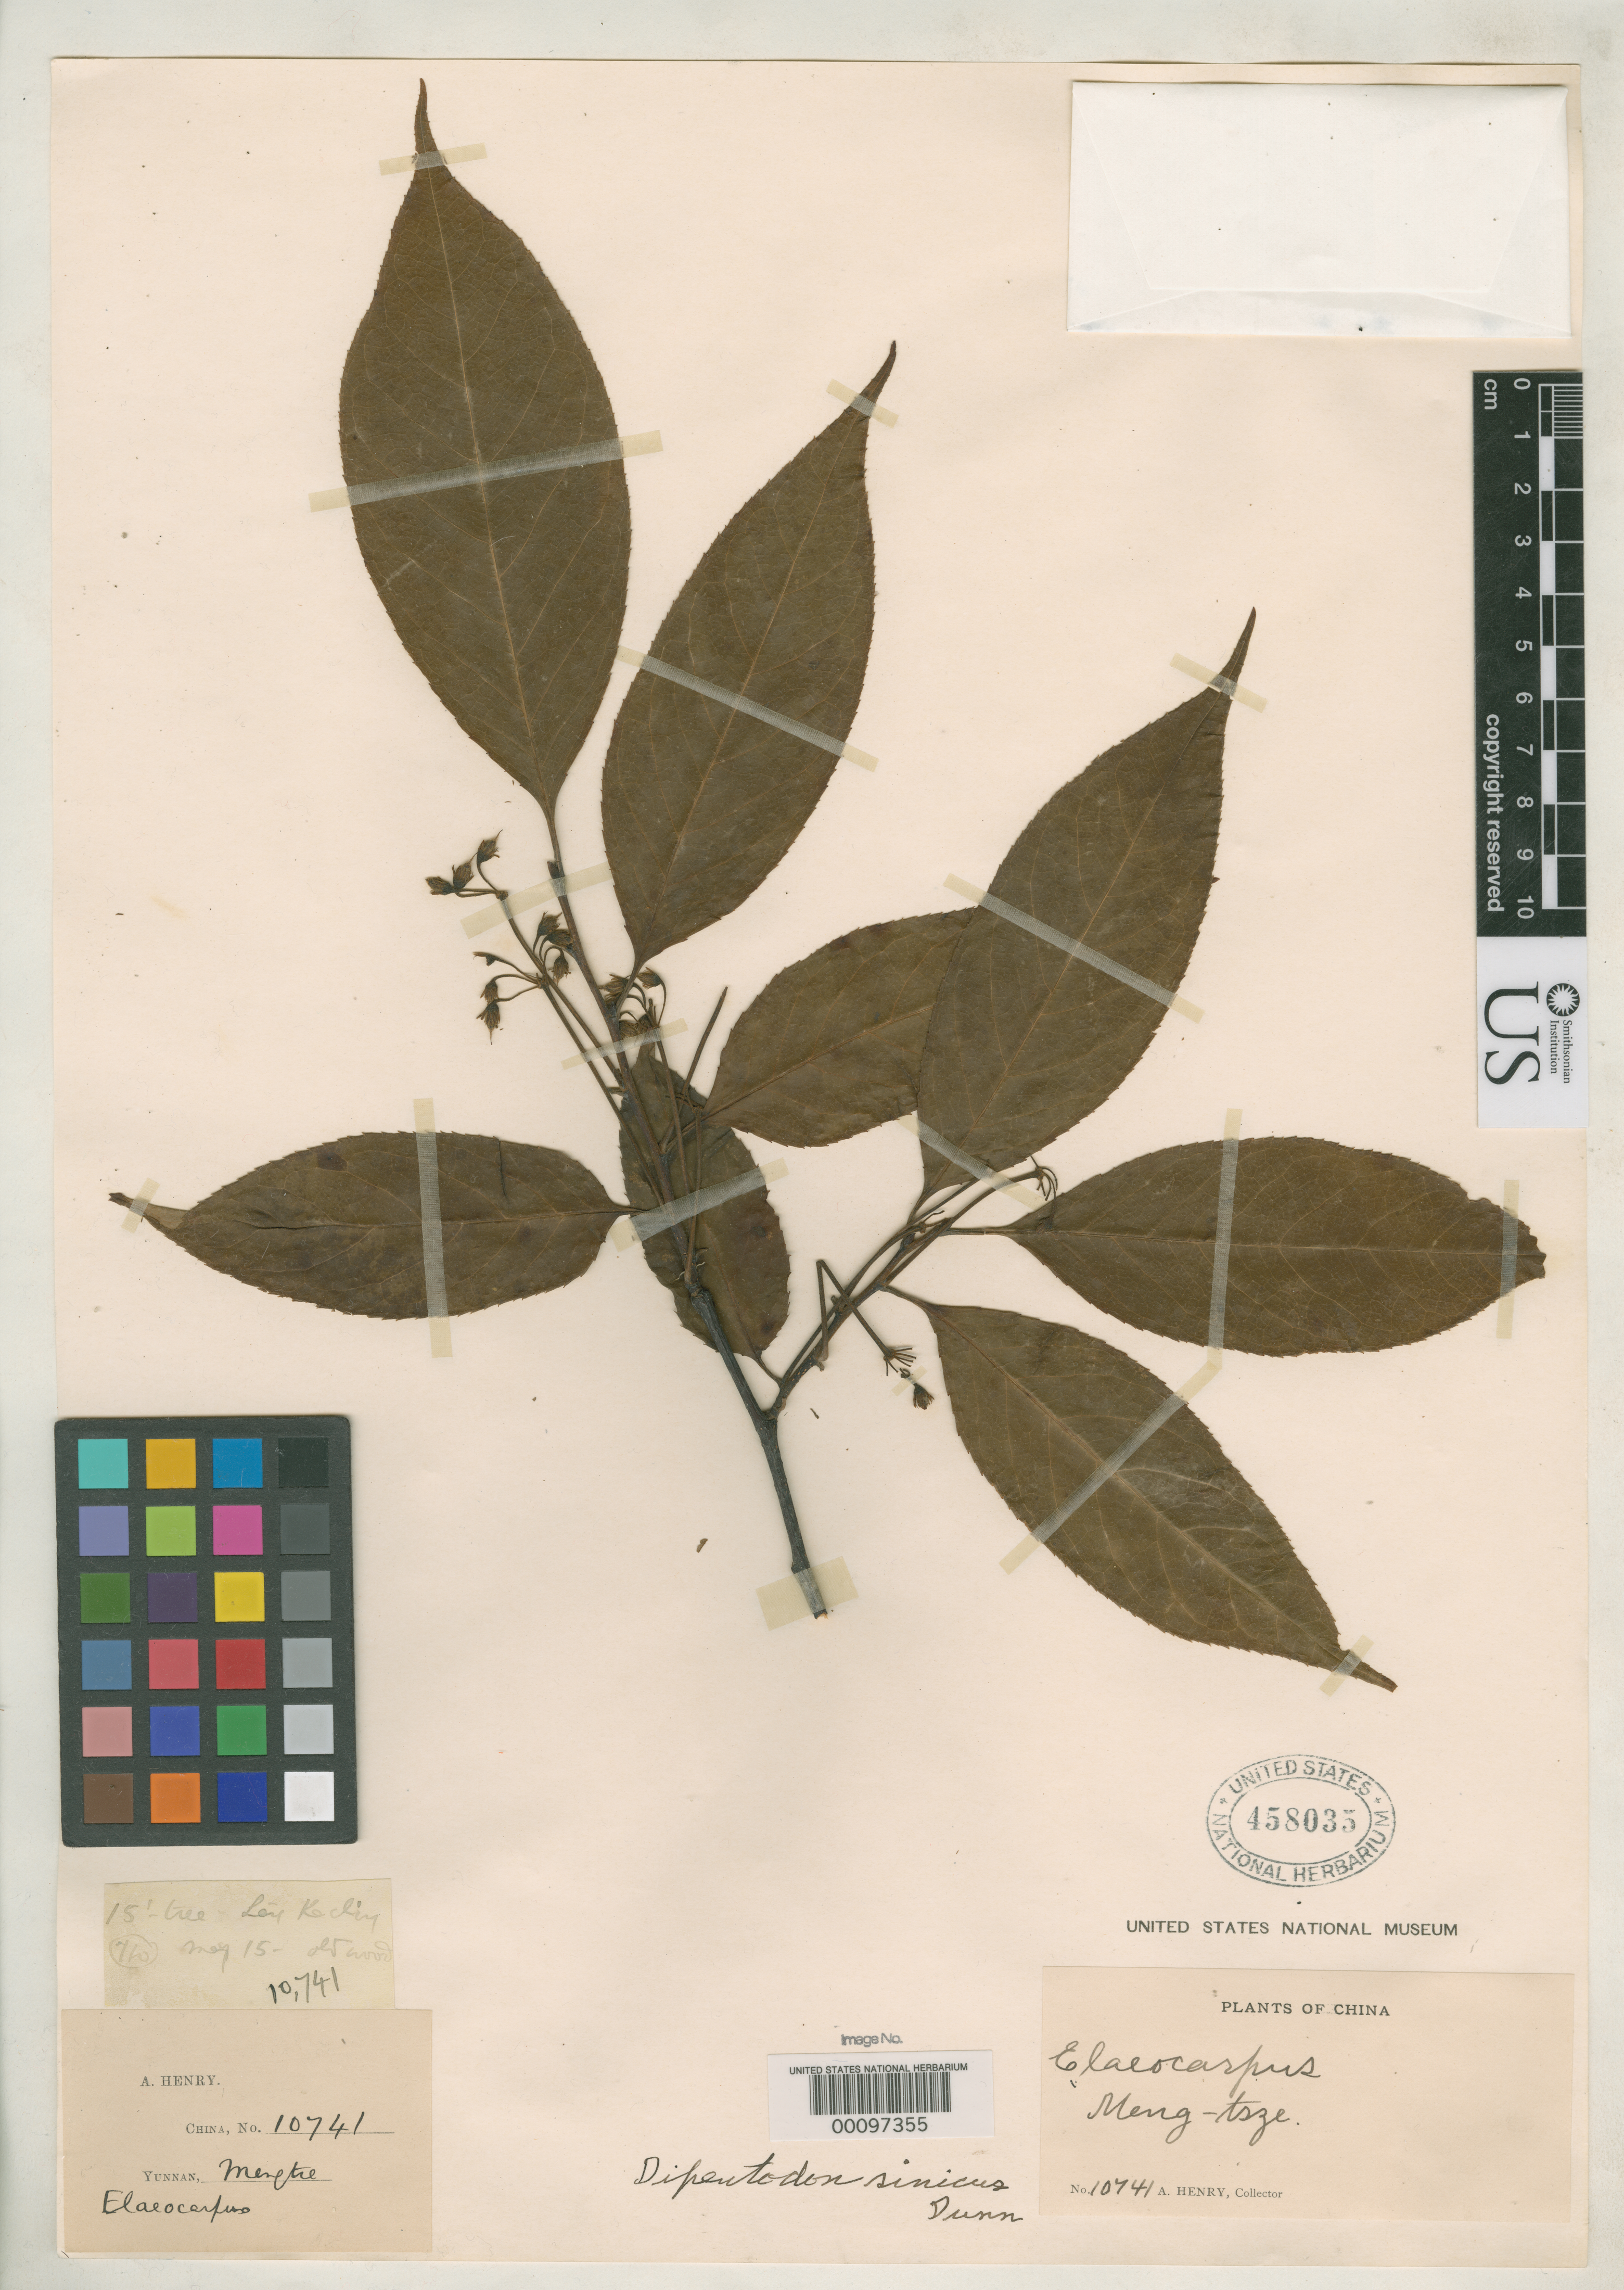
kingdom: Plantae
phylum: Tracheophyta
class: Magnoliopsida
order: Huerteales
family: Dipentodontaceae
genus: Dipentodon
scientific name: Dipentodon sinicus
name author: Dunn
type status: Isosyntype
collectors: A. Henry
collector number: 10741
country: China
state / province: Yunnan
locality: Meng-tsze.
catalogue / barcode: US 458035